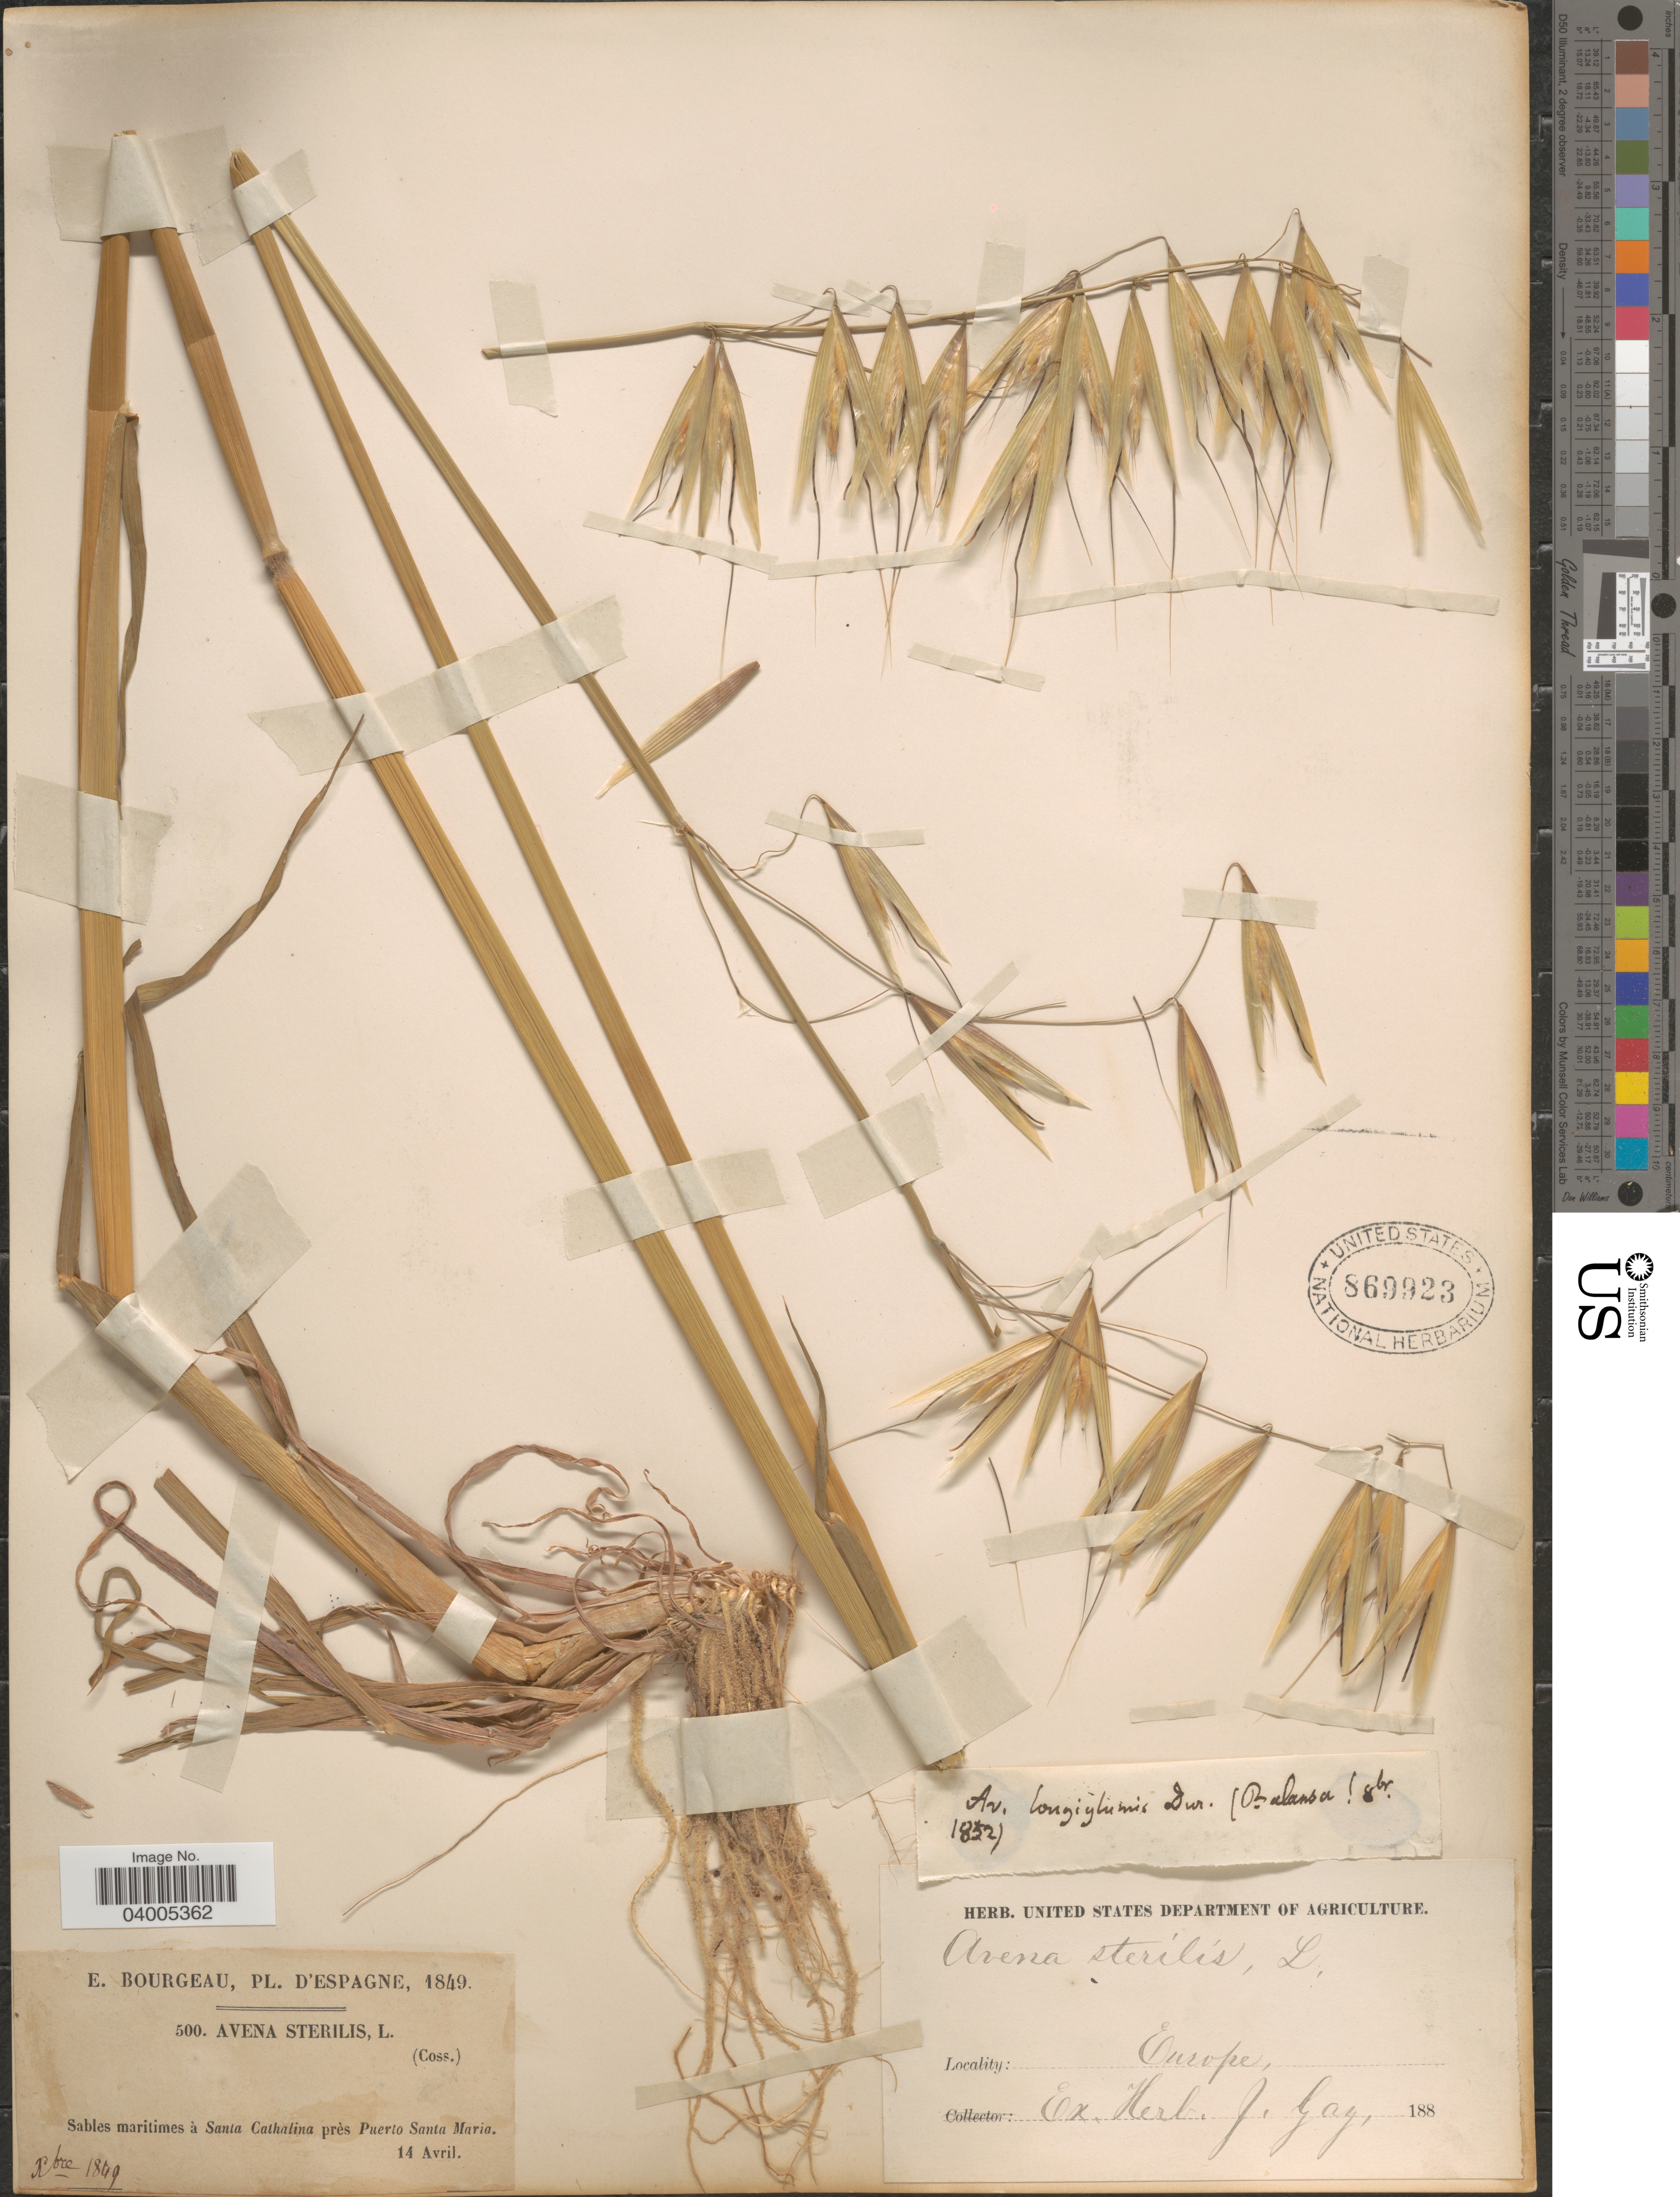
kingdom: Plantae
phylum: Tracheophyta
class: Liliopsida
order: Poales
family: Poaceae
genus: Avena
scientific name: Avena sterilis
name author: L.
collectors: E. Bourgeau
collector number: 500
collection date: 1849-04-14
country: Spain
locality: D'Espagne. Sables maritimes à Santa Cathalina près Puerto Santa Maria.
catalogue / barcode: US 869923